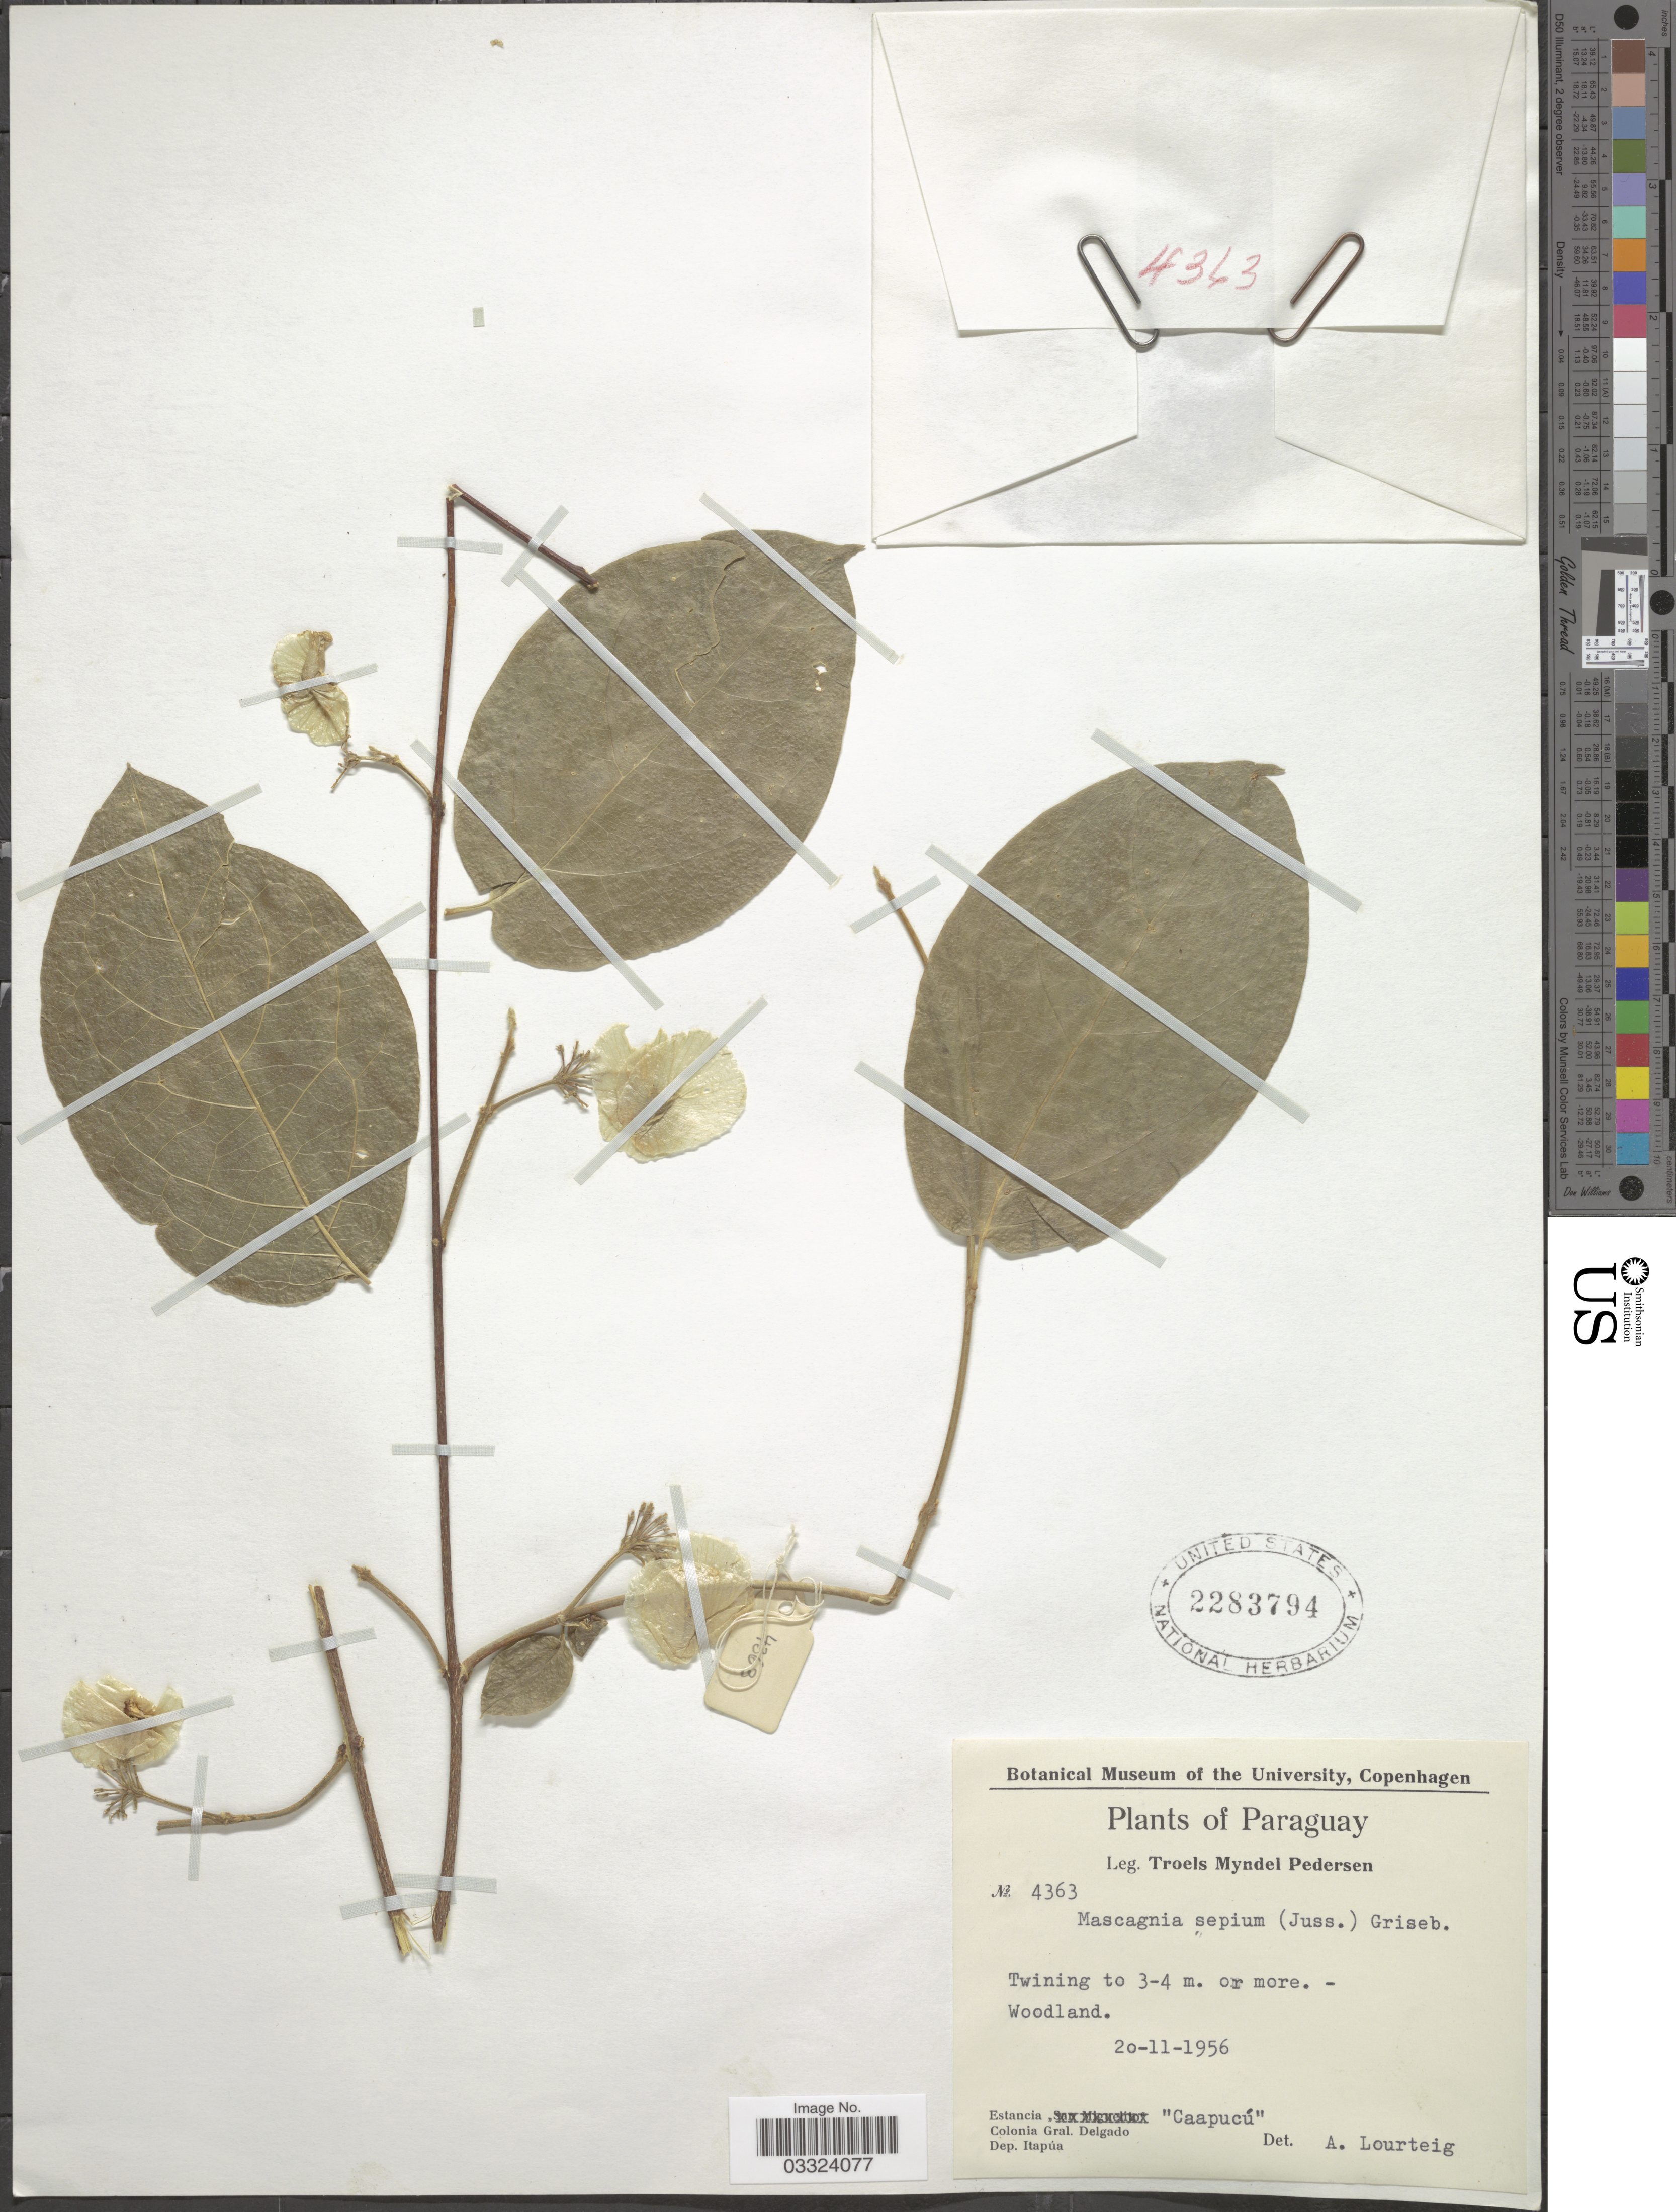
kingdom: Plantae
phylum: Tracheophyta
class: Magnoliopsida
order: Malpighiales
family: Malpighiaceae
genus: Mascagnia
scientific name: Mascagnia sepium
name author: (A. Juss.) Griseb.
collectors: T. Pederson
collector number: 4363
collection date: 1956-11-20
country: Paraguay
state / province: Itapua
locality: Estancia "Caapucú", Colonia Gral. Delgado, Dep. Itapúa.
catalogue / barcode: US 2283794